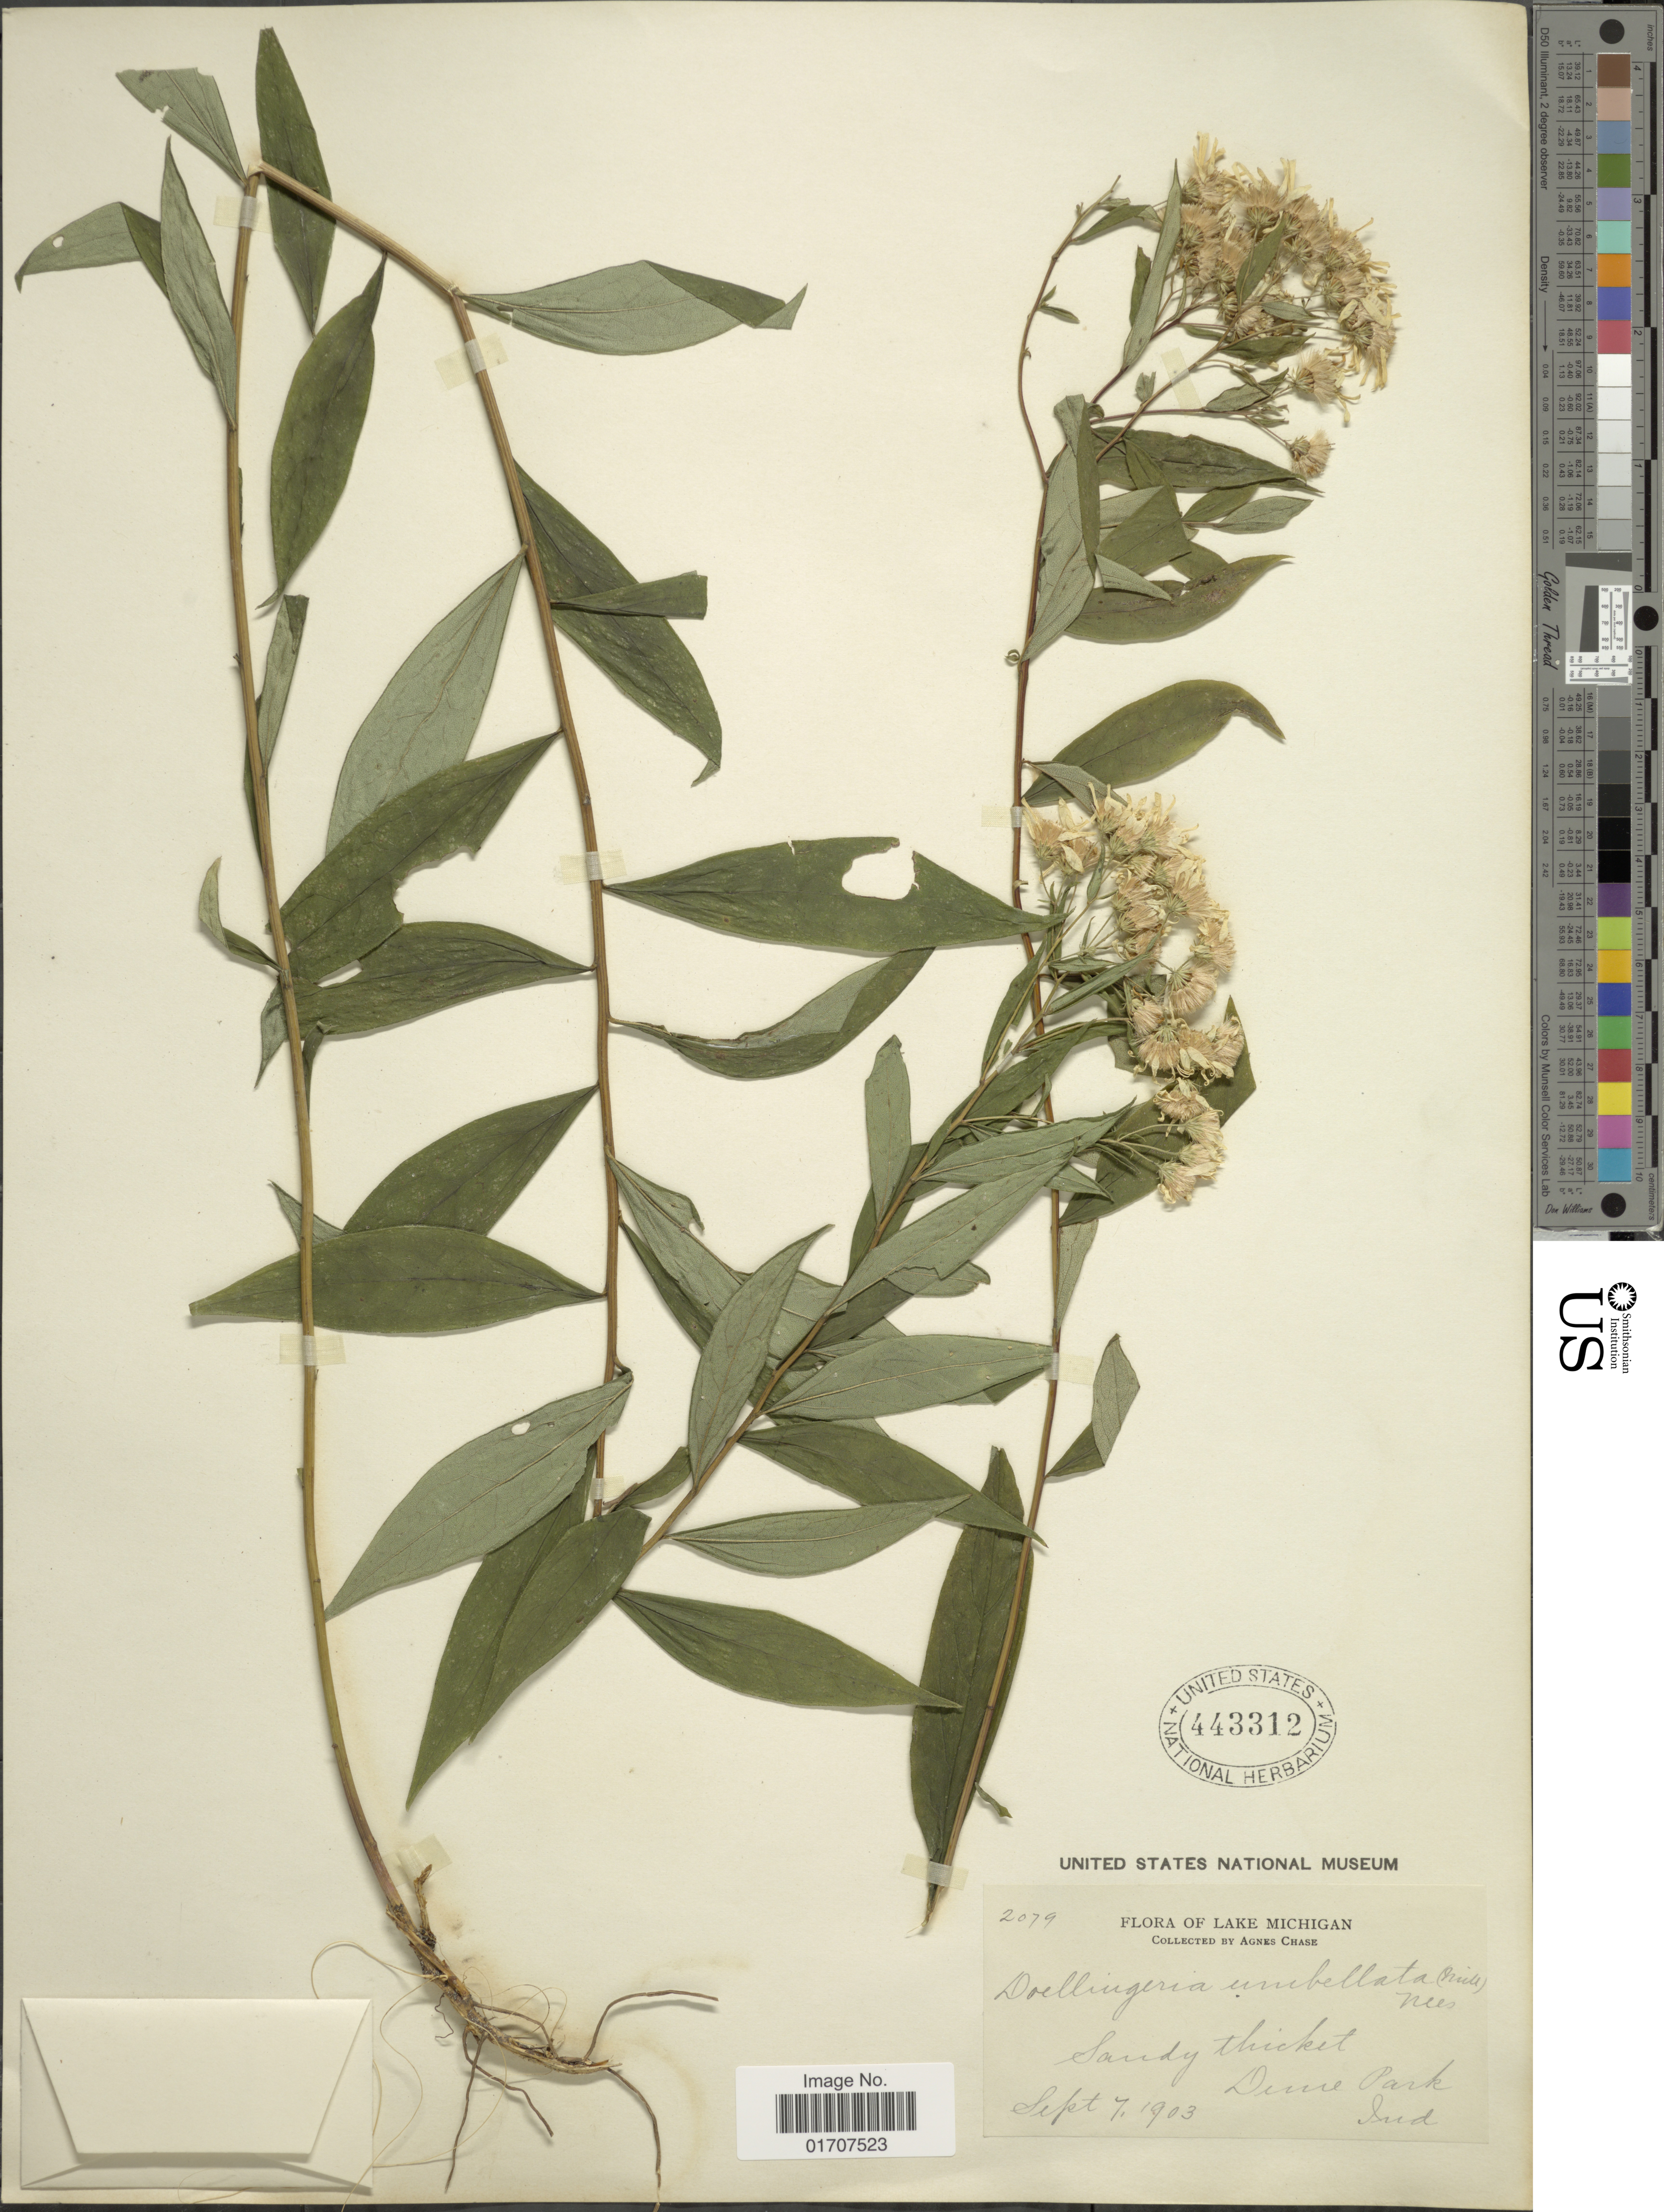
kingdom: Plantae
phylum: Tracheophyta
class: Magnoliopsida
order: Asterales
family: Asteraceae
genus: Doellingeria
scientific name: Doellingeria umbellata var. umbellata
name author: Nees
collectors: A. Chase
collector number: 2079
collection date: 1903-09-07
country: United States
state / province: Indiana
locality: Lake Michigan, Dime Park, Ind.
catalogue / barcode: US 443312